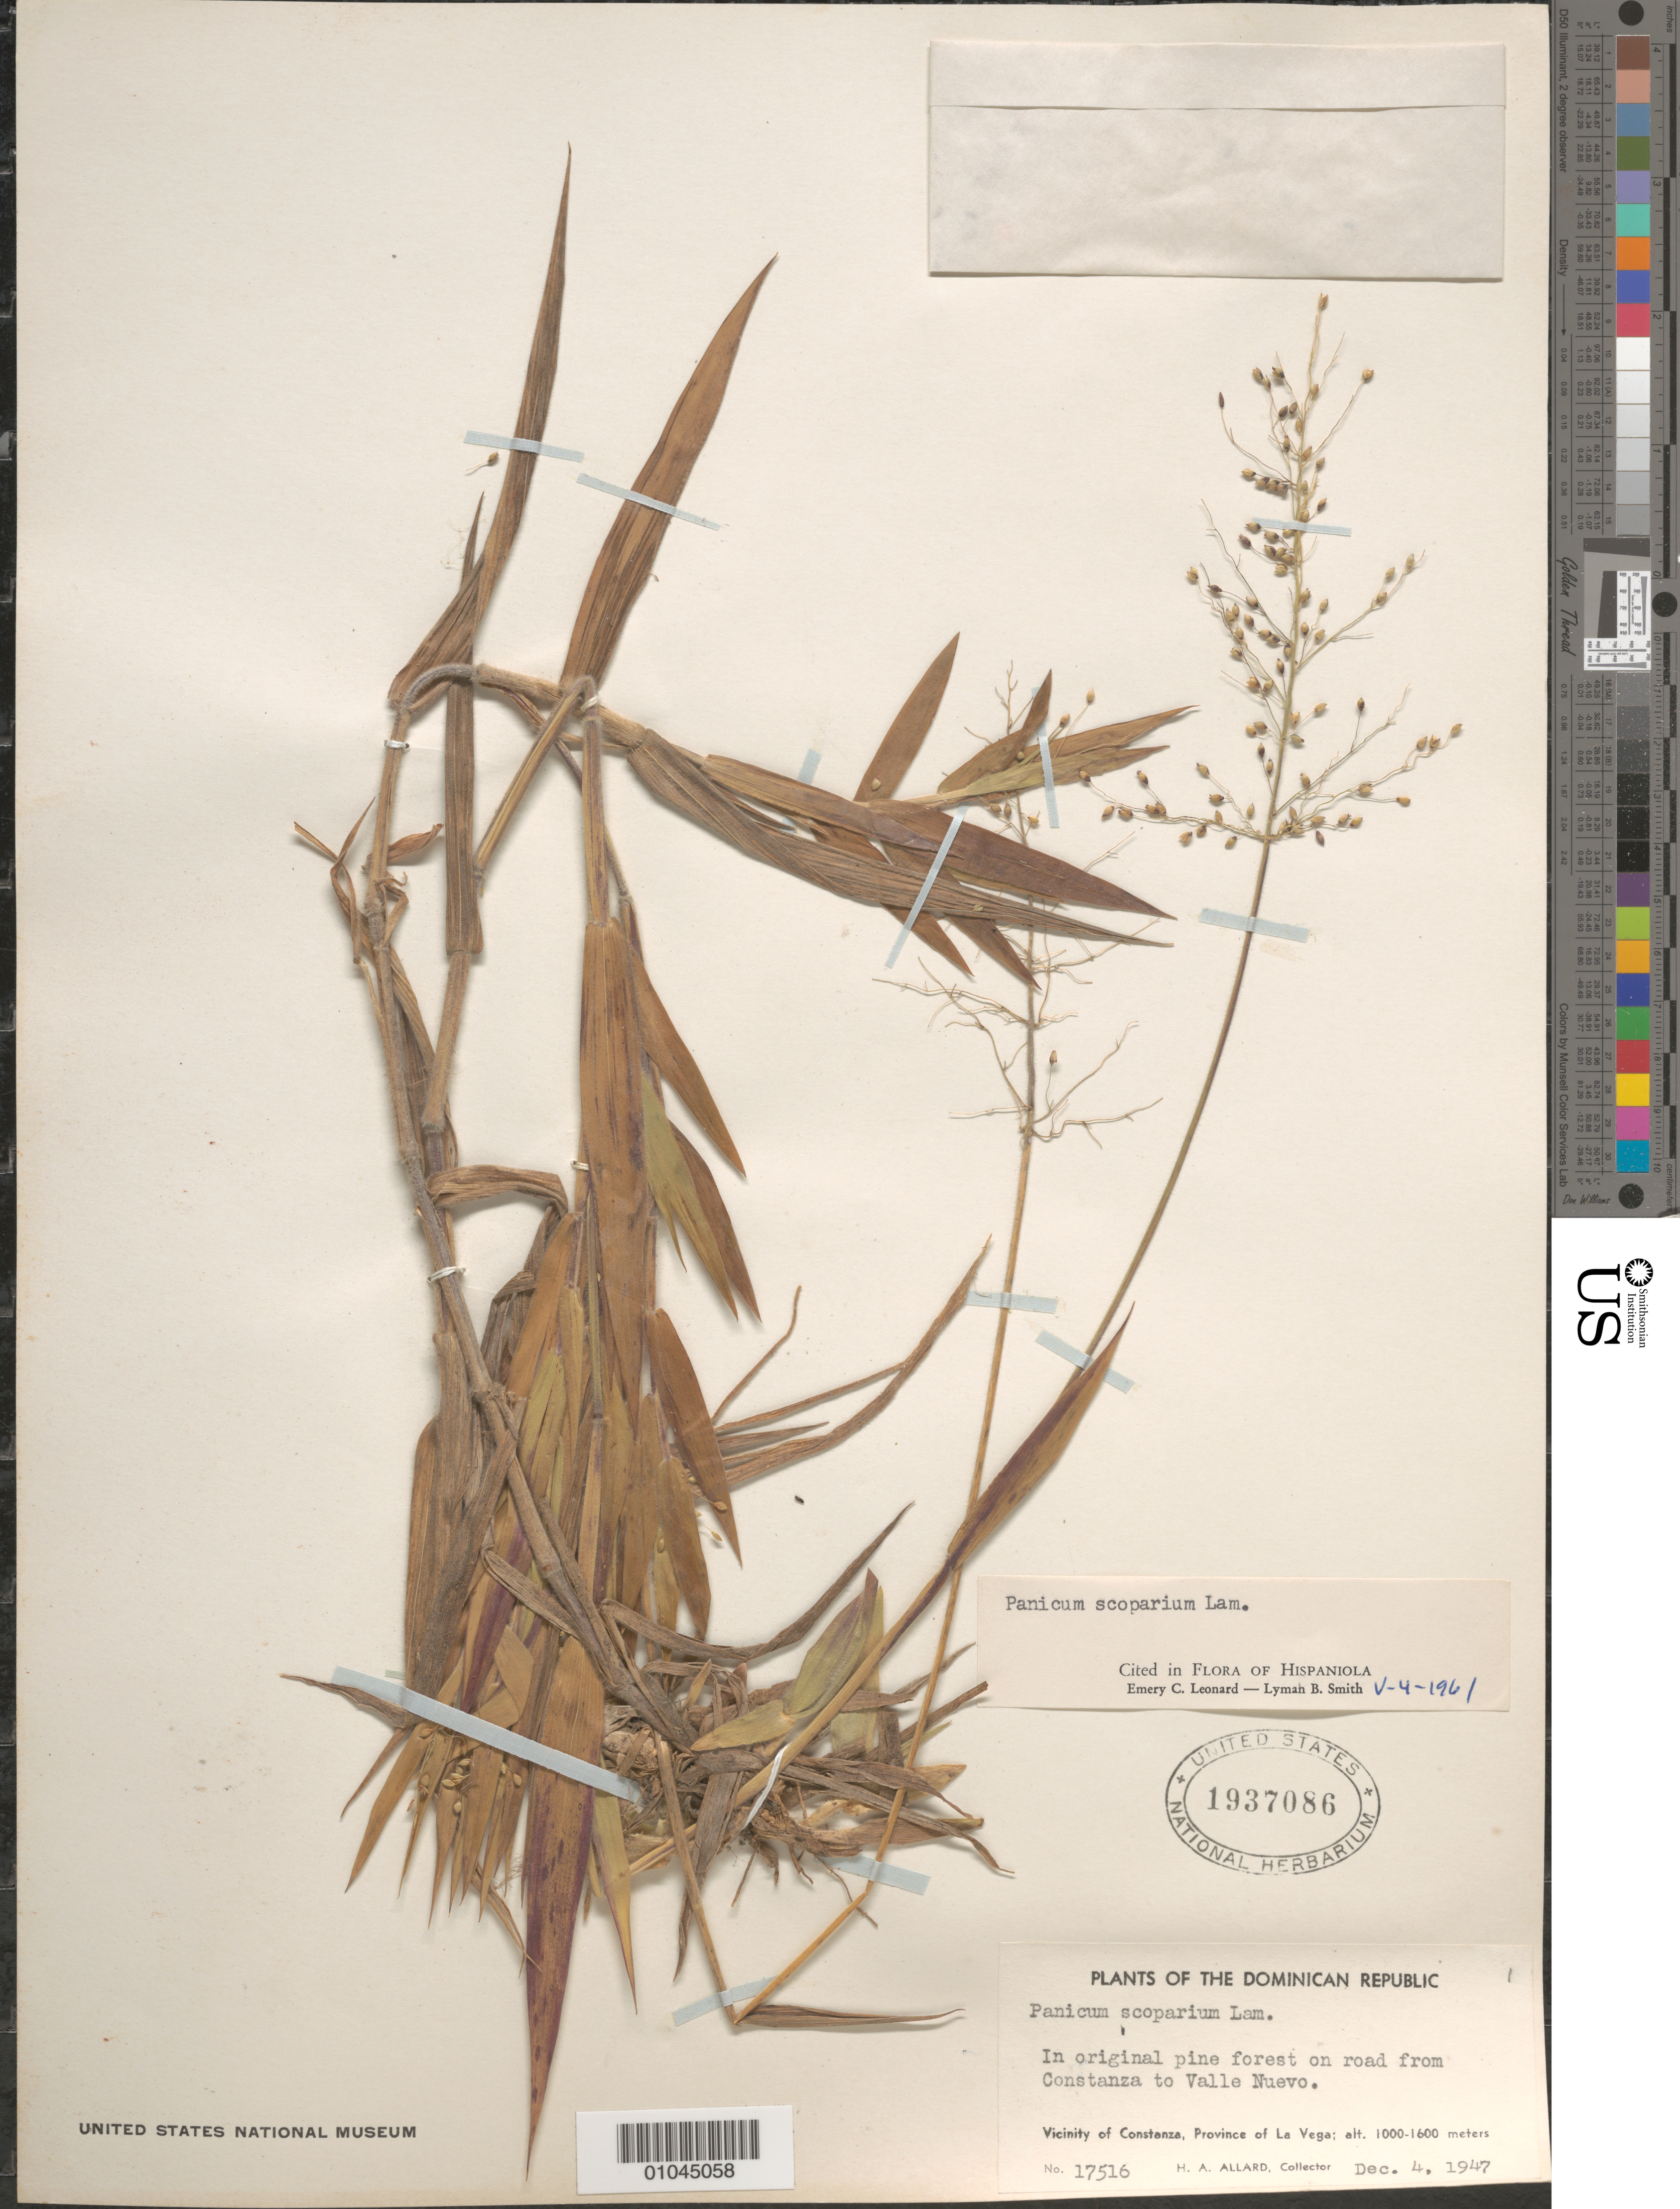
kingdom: Plantae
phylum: Tracheophyta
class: Liliopsida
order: Poales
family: Poaceae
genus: Panicum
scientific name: Panicum scoparium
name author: Lam.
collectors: H. A. Allard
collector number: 17516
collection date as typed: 04 Dec 1947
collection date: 1947-12-04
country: Dominican Republic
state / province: La Vega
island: Hispaniola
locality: Vicinity of Constanza, on road from Constanza to Valle Nuevo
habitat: in original pine forest on road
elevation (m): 1000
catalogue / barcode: US 1937086